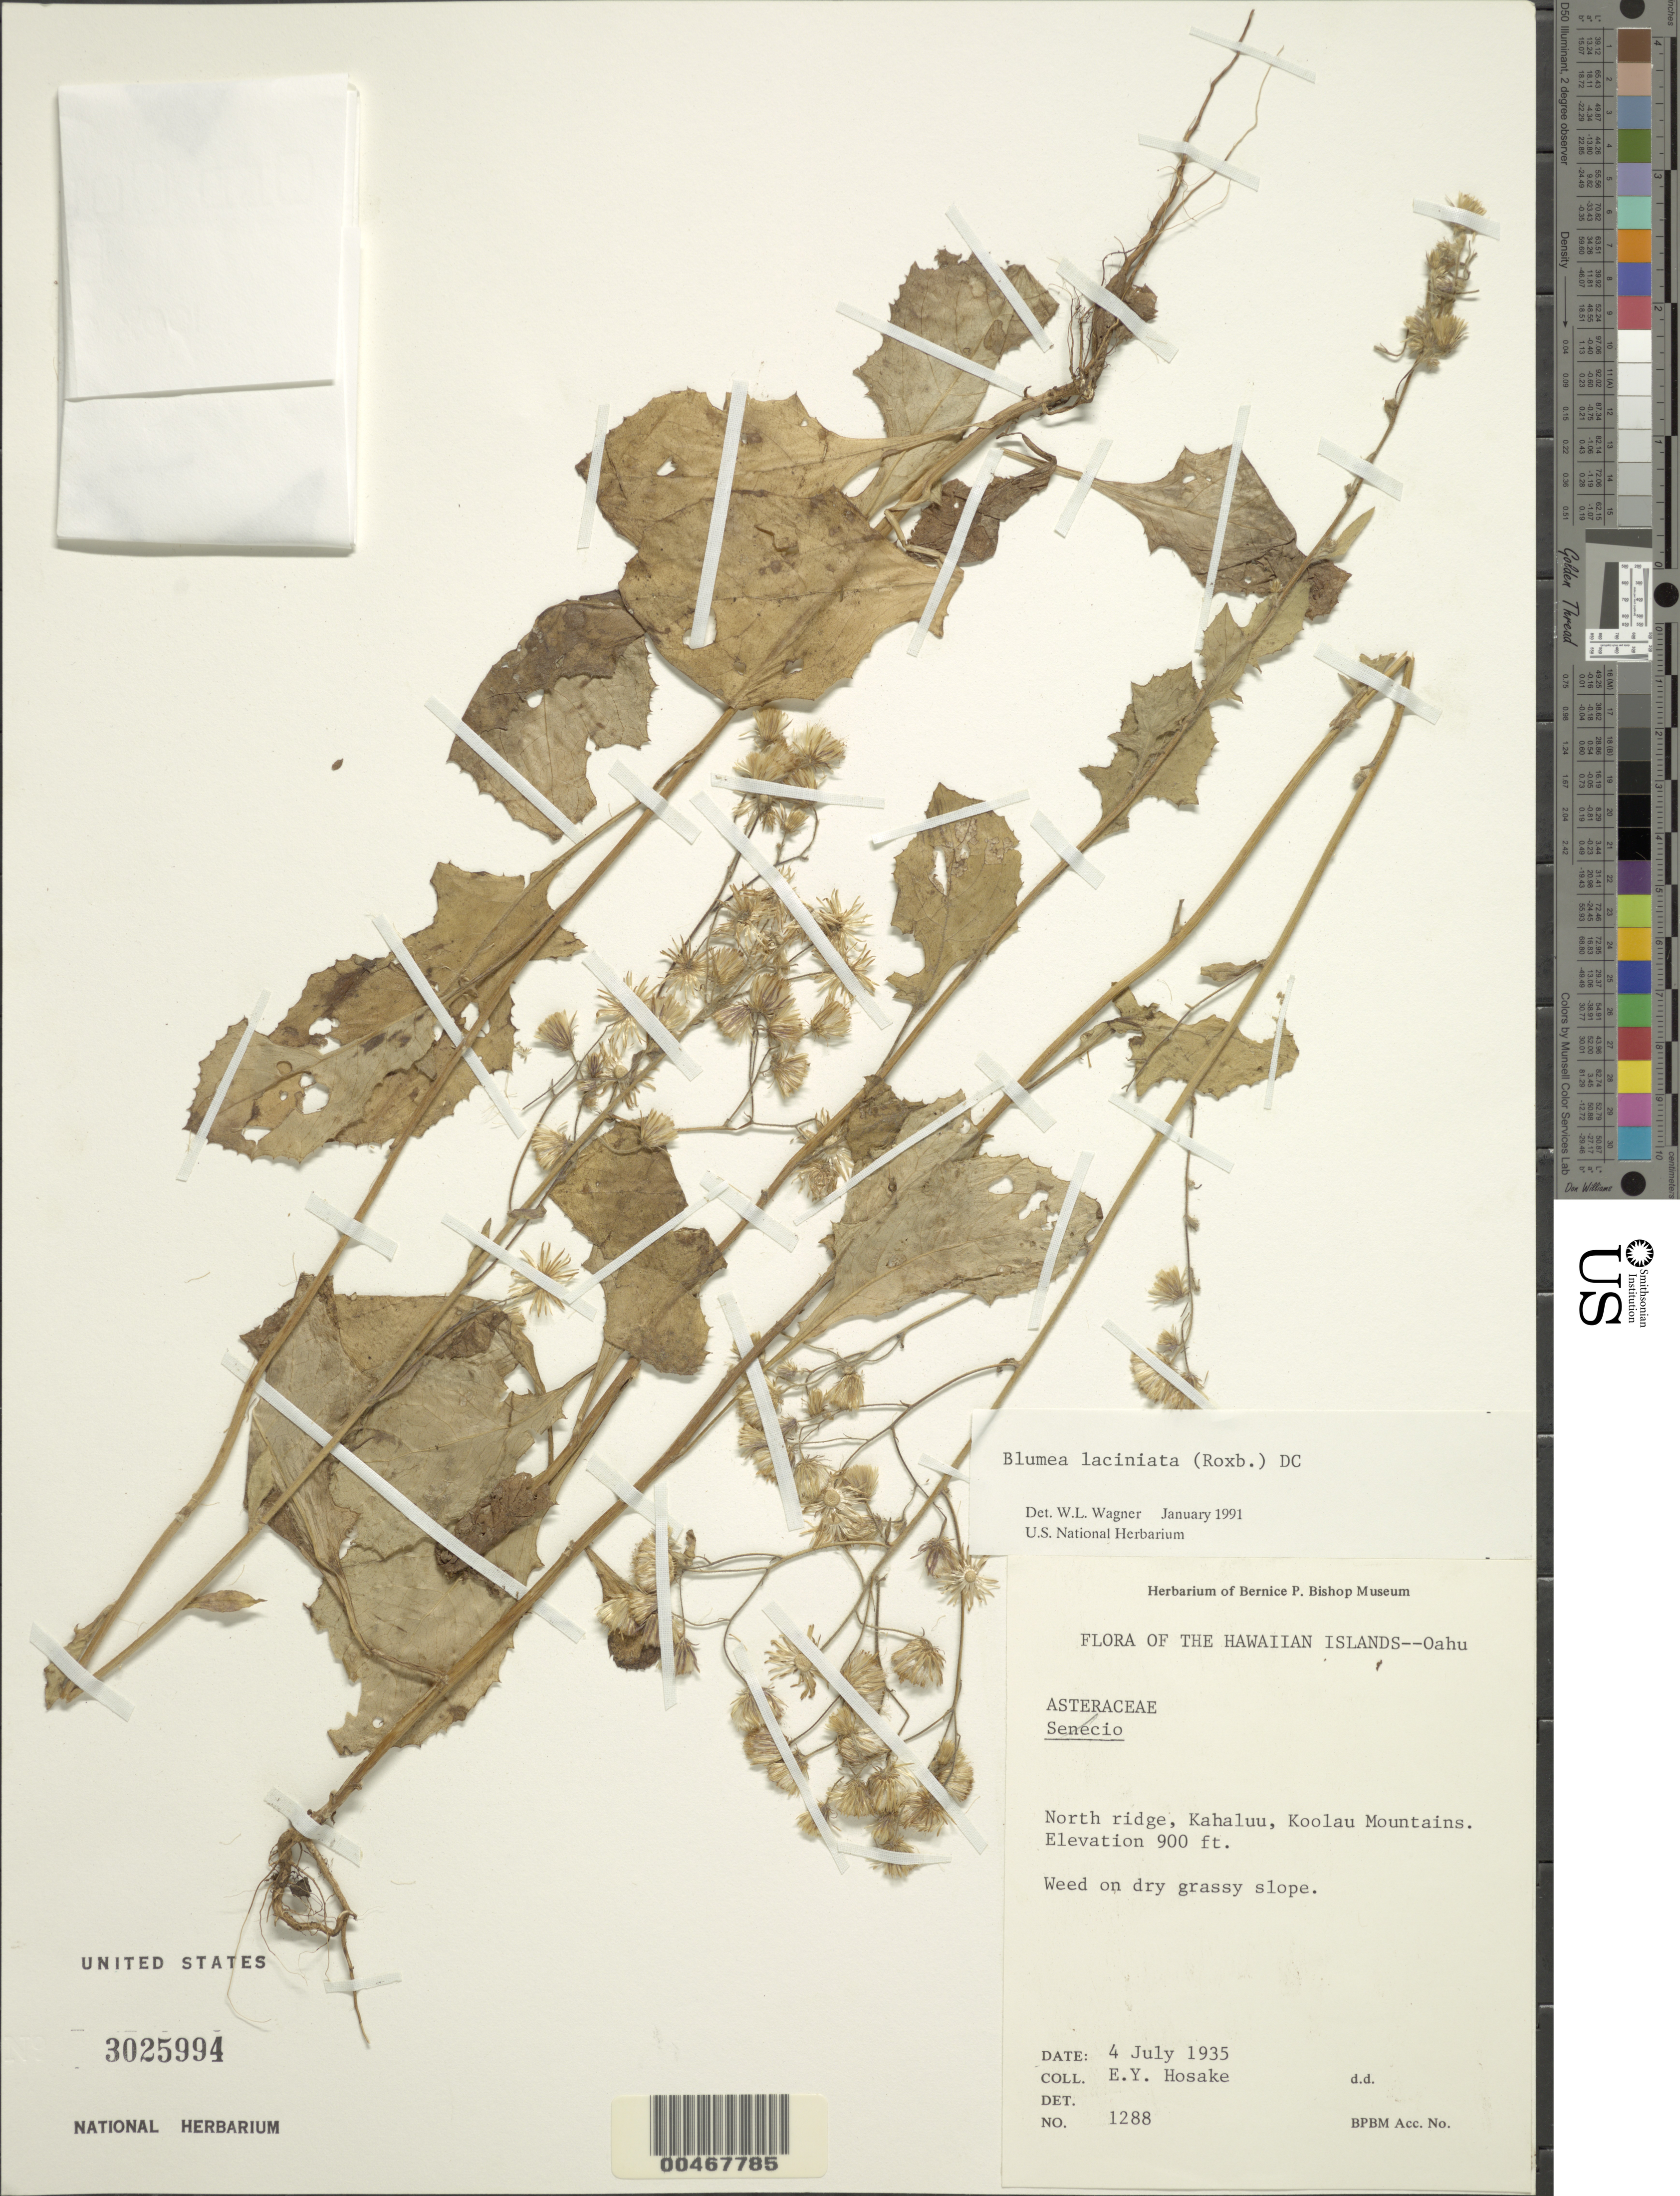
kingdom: Plantae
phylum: Tracheophyta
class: Magnoliopsida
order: Asterales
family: Asteraceae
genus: Blumea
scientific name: Blumea sinuata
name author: (Lour.) Merr.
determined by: Wagner, W. L., (BOT), Smithsonian Institution - National Museum of Natural History (UNITED STATES)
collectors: E. Y. Hosaka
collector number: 1288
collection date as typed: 4 Jul 1935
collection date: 1935-07-04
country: United States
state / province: Hawaii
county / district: Honolulu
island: Oahu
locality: N ridge, Kahaluu, Koolau Mts.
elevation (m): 274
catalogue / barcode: US 3025994